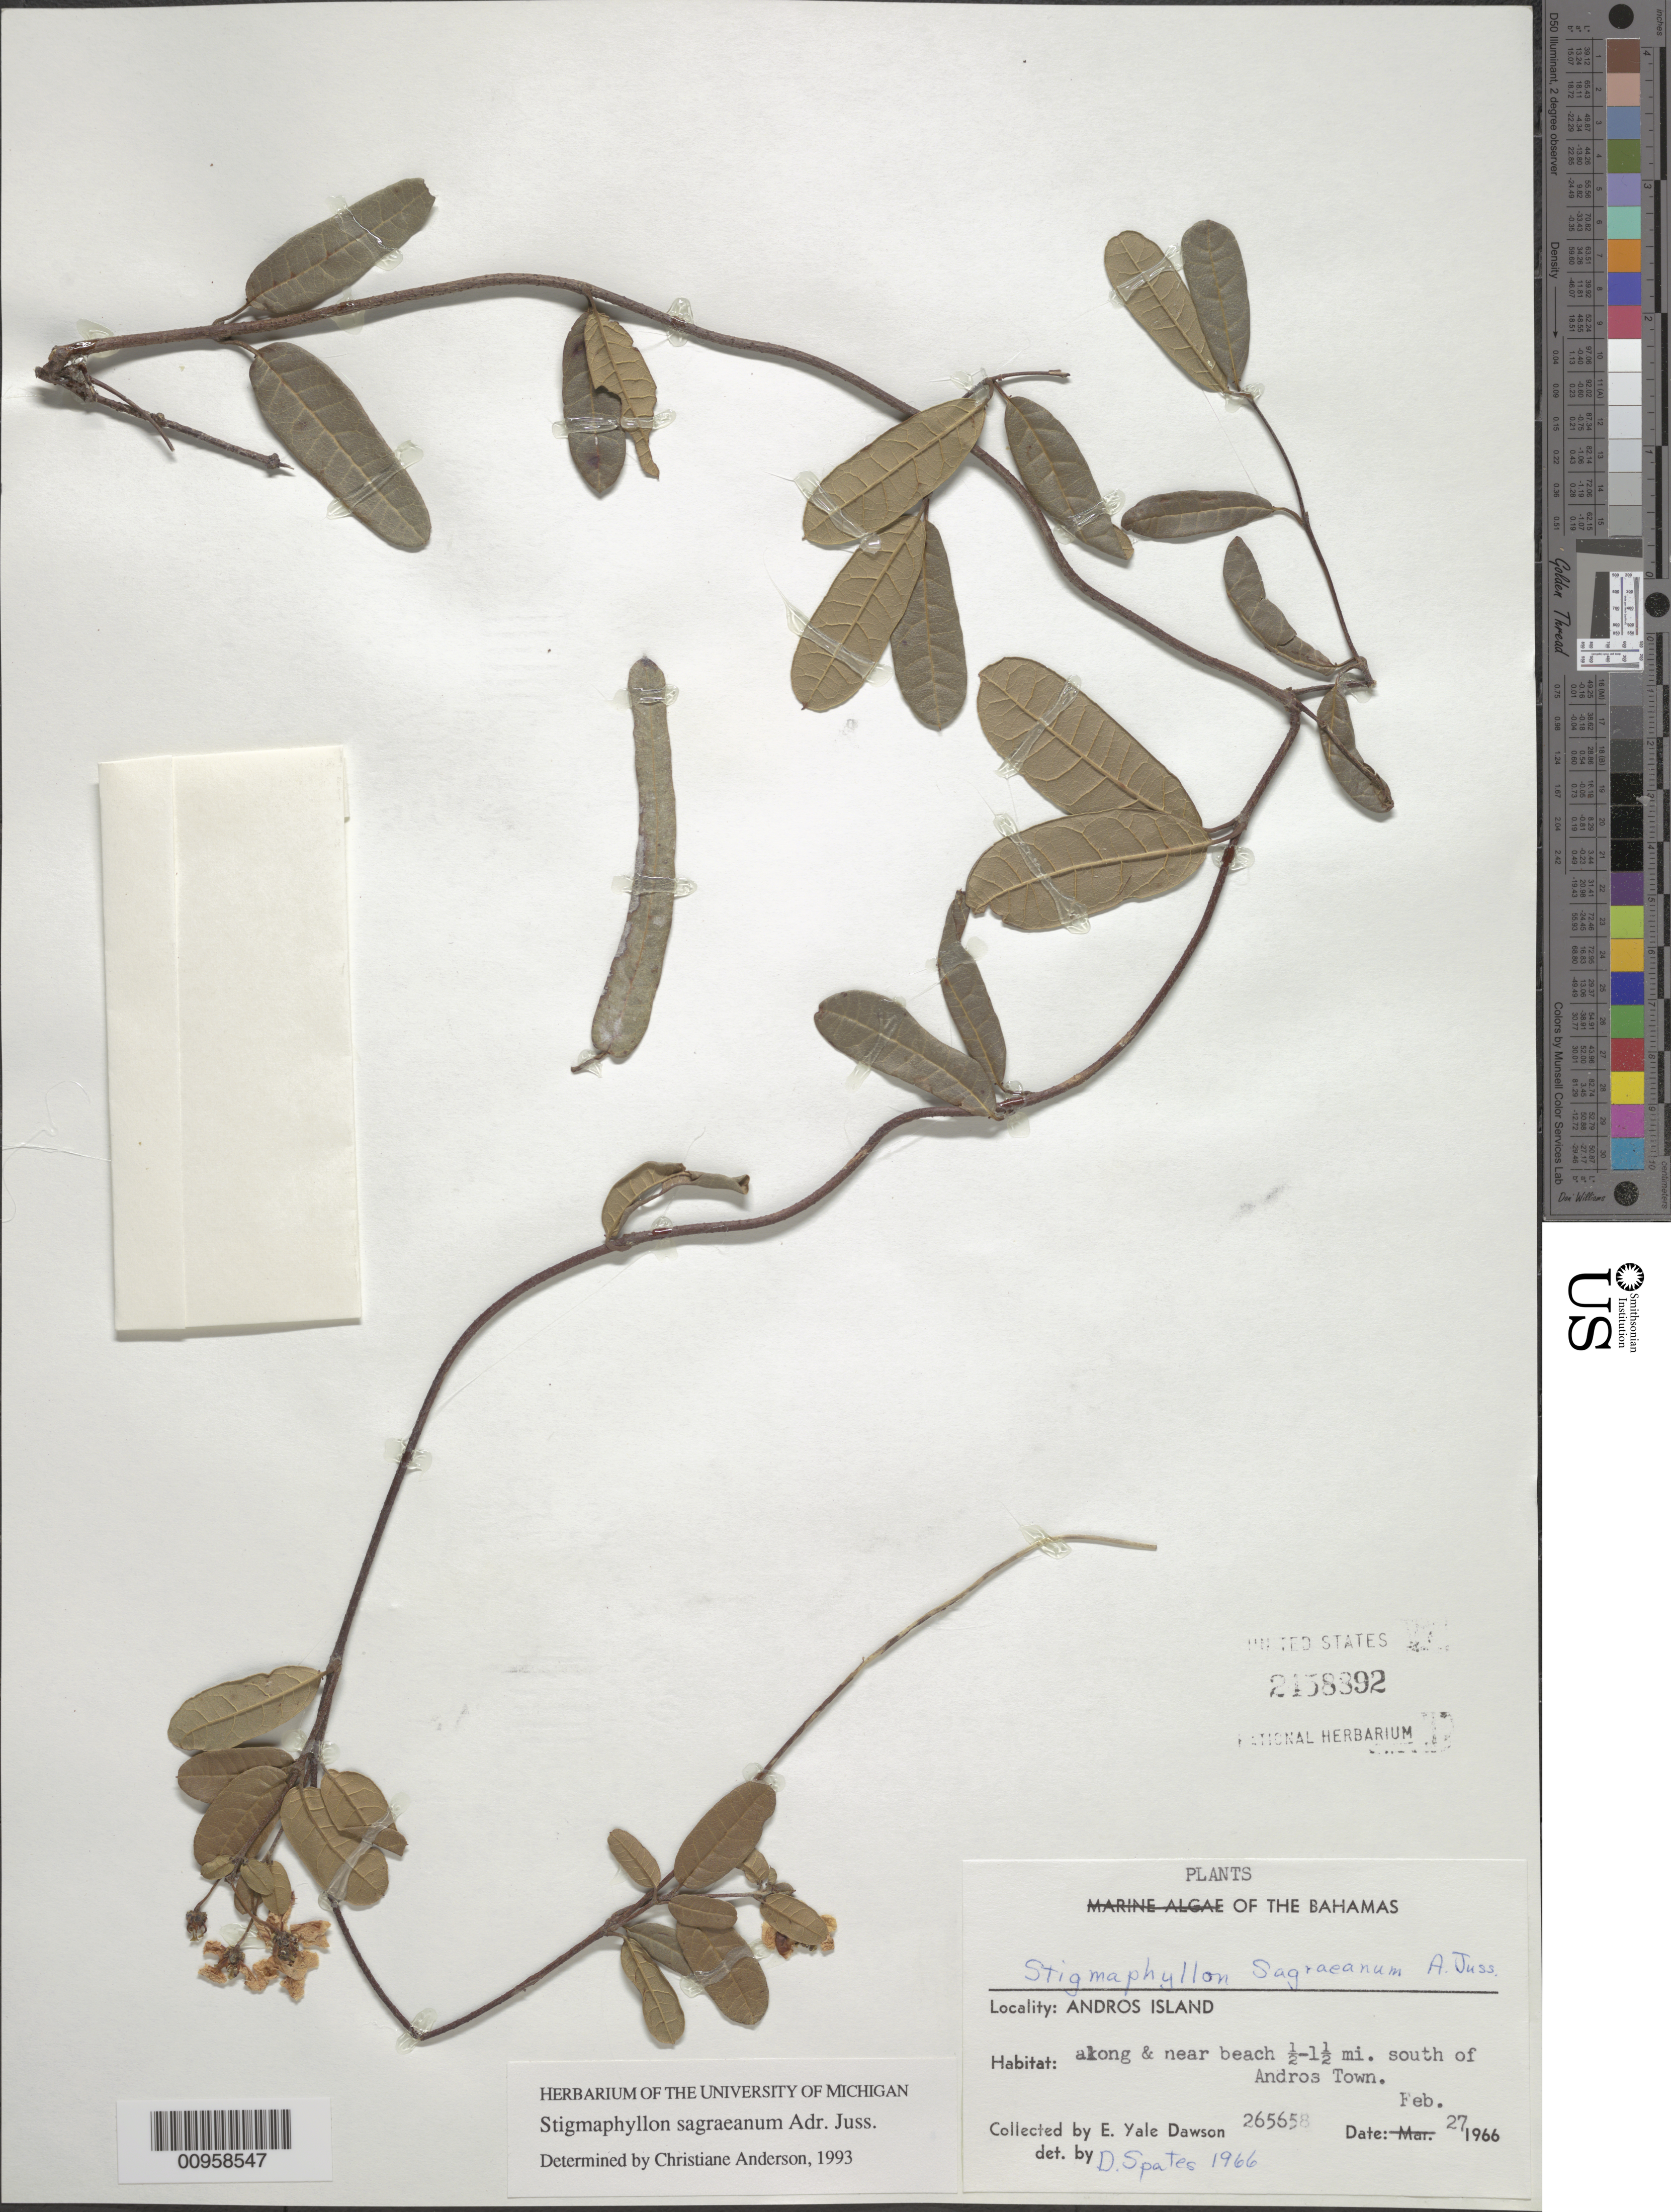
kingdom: Plantae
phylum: Tracheophyta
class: Magnoliopsida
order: Malpighiales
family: Malpighiaceae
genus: Stigmaphyllon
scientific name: Stigmaphyllon sagraeanum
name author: Juss.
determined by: Anderson, C.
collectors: E. Y. Dawson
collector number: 26565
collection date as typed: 27 Feb 1966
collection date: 1966-02-27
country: Bahamas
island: Andros Island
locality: Along & near 1/2 - 1 1/2 mi S of Andros Town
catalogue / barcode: US 2458892